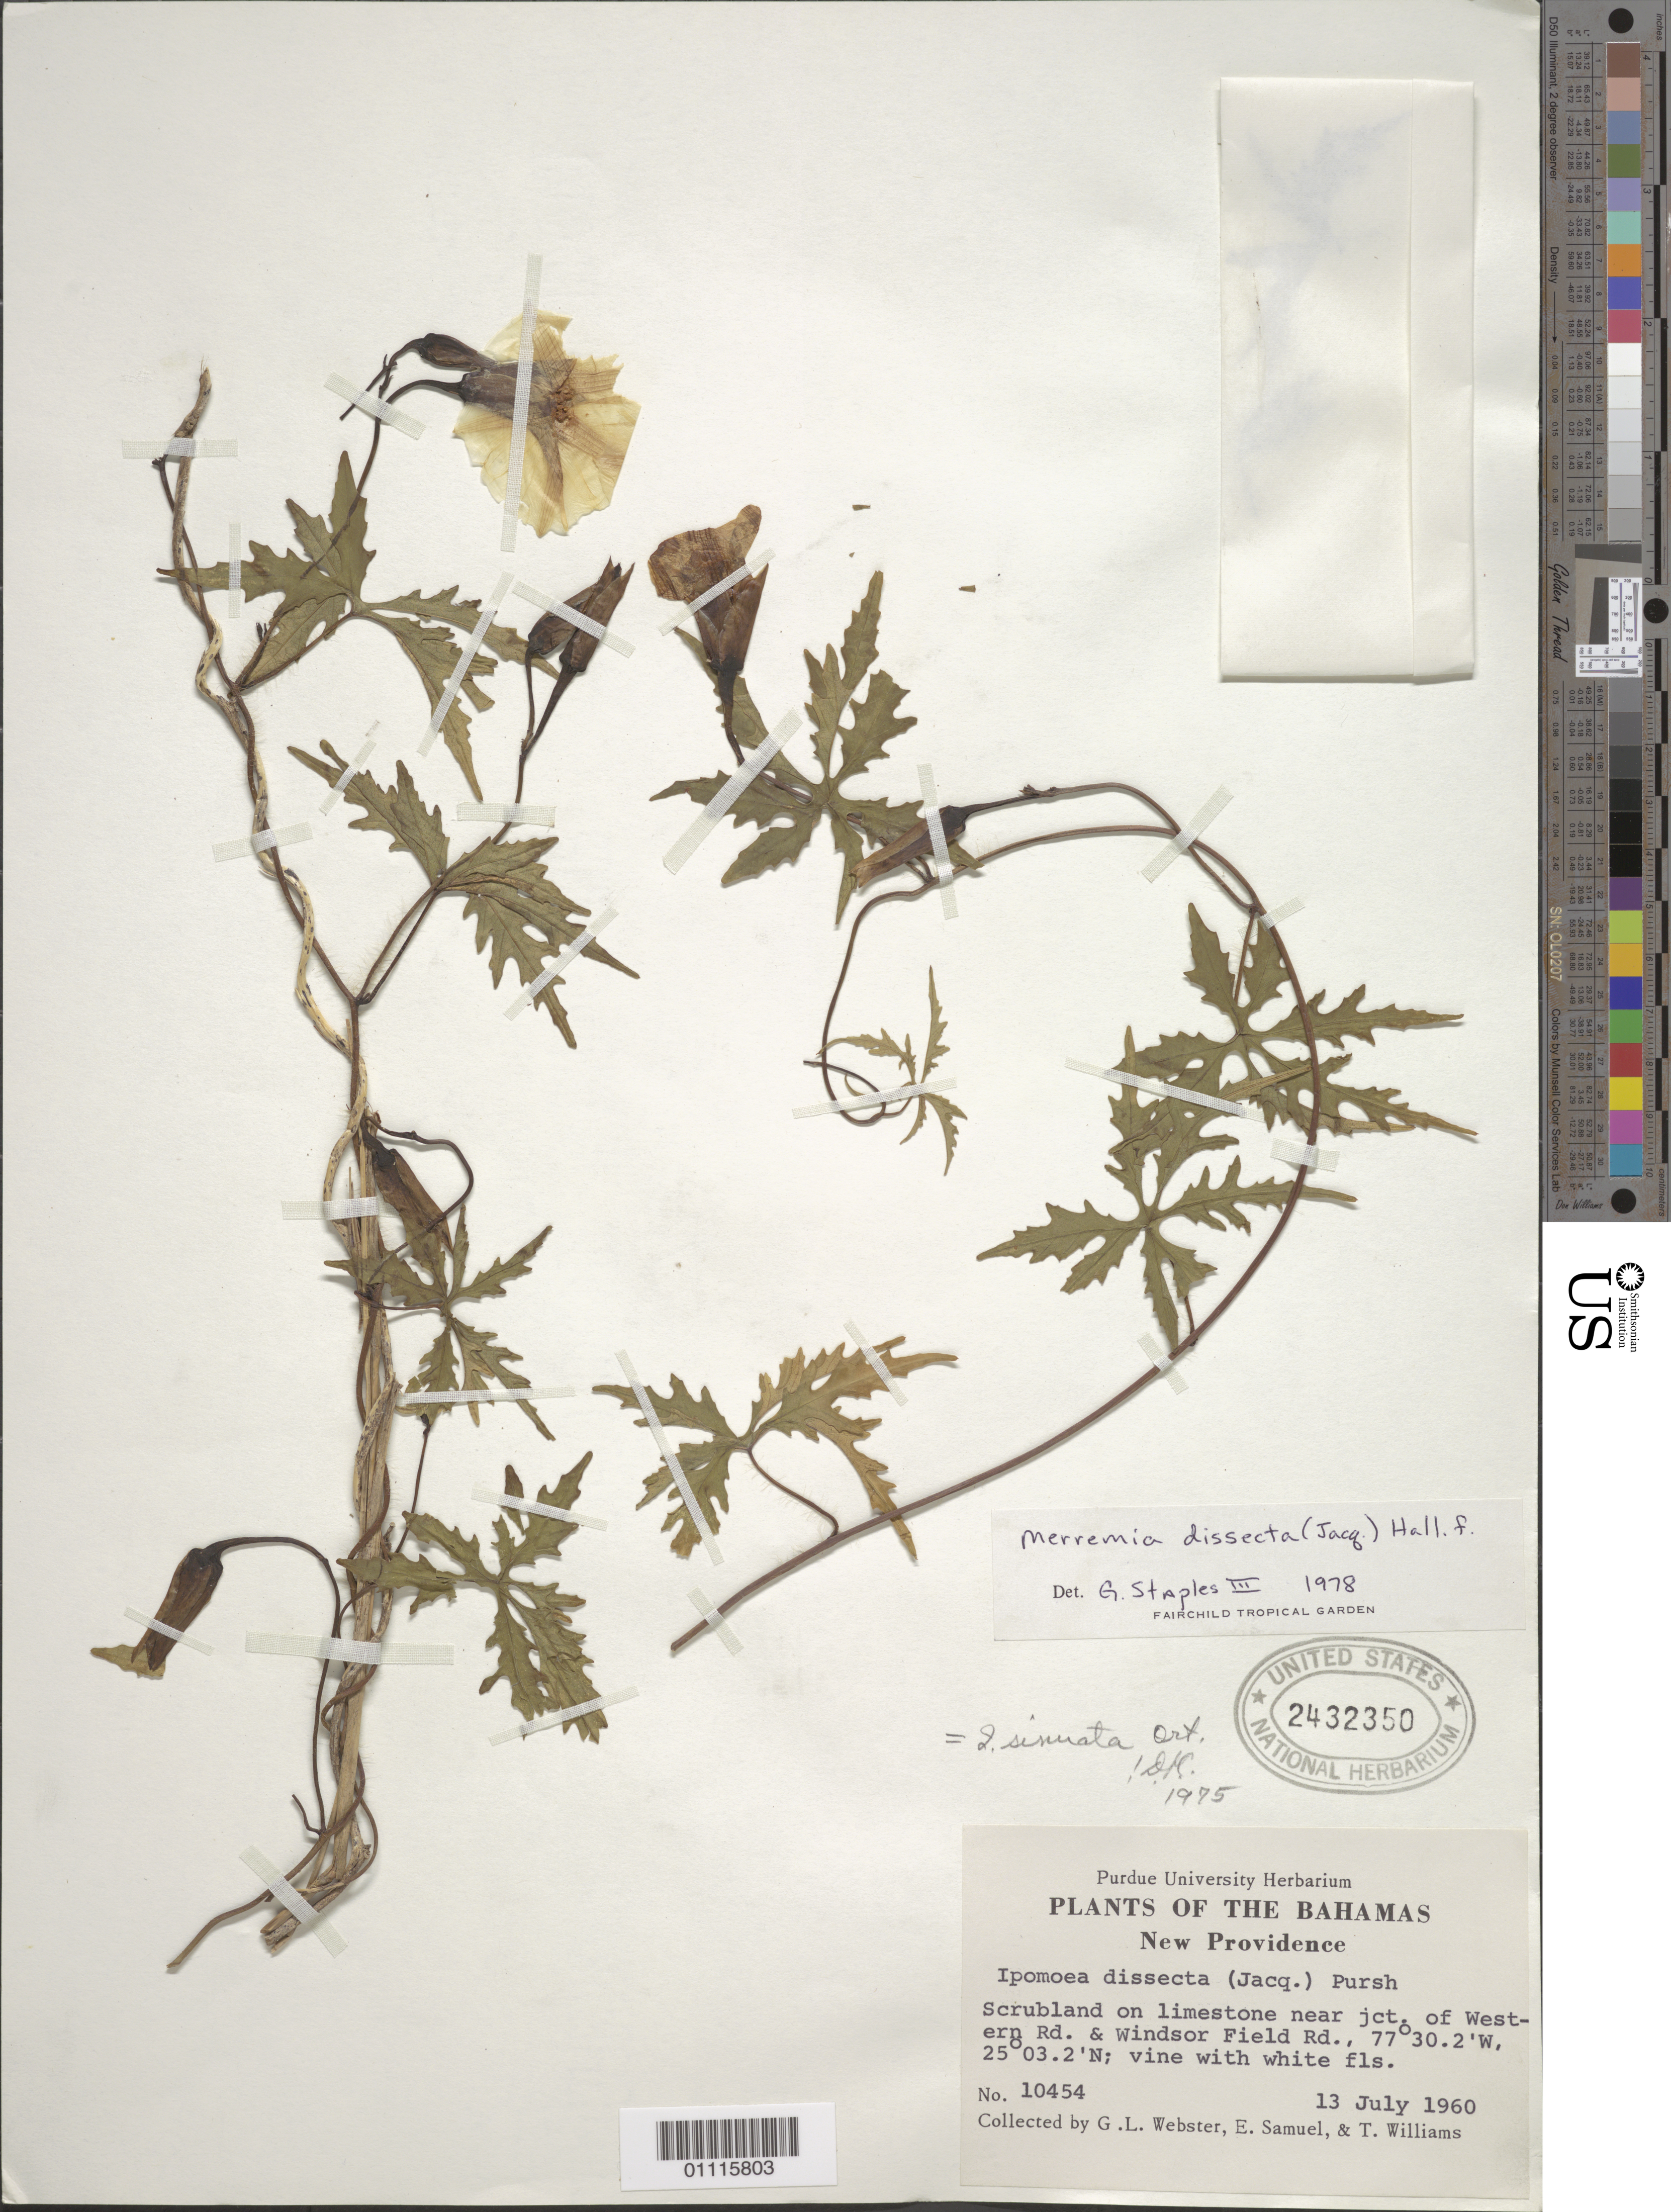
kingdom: Plantae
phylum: Tracheophyta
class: Magnoliopsida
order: Solanales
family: Convolvulaceae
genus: Distimake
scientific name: Distimake dissectus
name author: (Jacq.) A. R. Simões & Staples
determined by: Strong, Mark T., (BOT), Smithsonian Institution - National Museum of Natural History (UNITED STATES)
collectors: G. L. Webster, E. Samuel & T. Williams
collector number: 10454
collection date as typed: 13 Jul 1960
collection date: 1960-07-13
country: Bahamas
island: New Providence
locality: Scrubland on limestone near jct. of Western Rd. & Windsor Rd.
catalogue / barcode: US 2432350